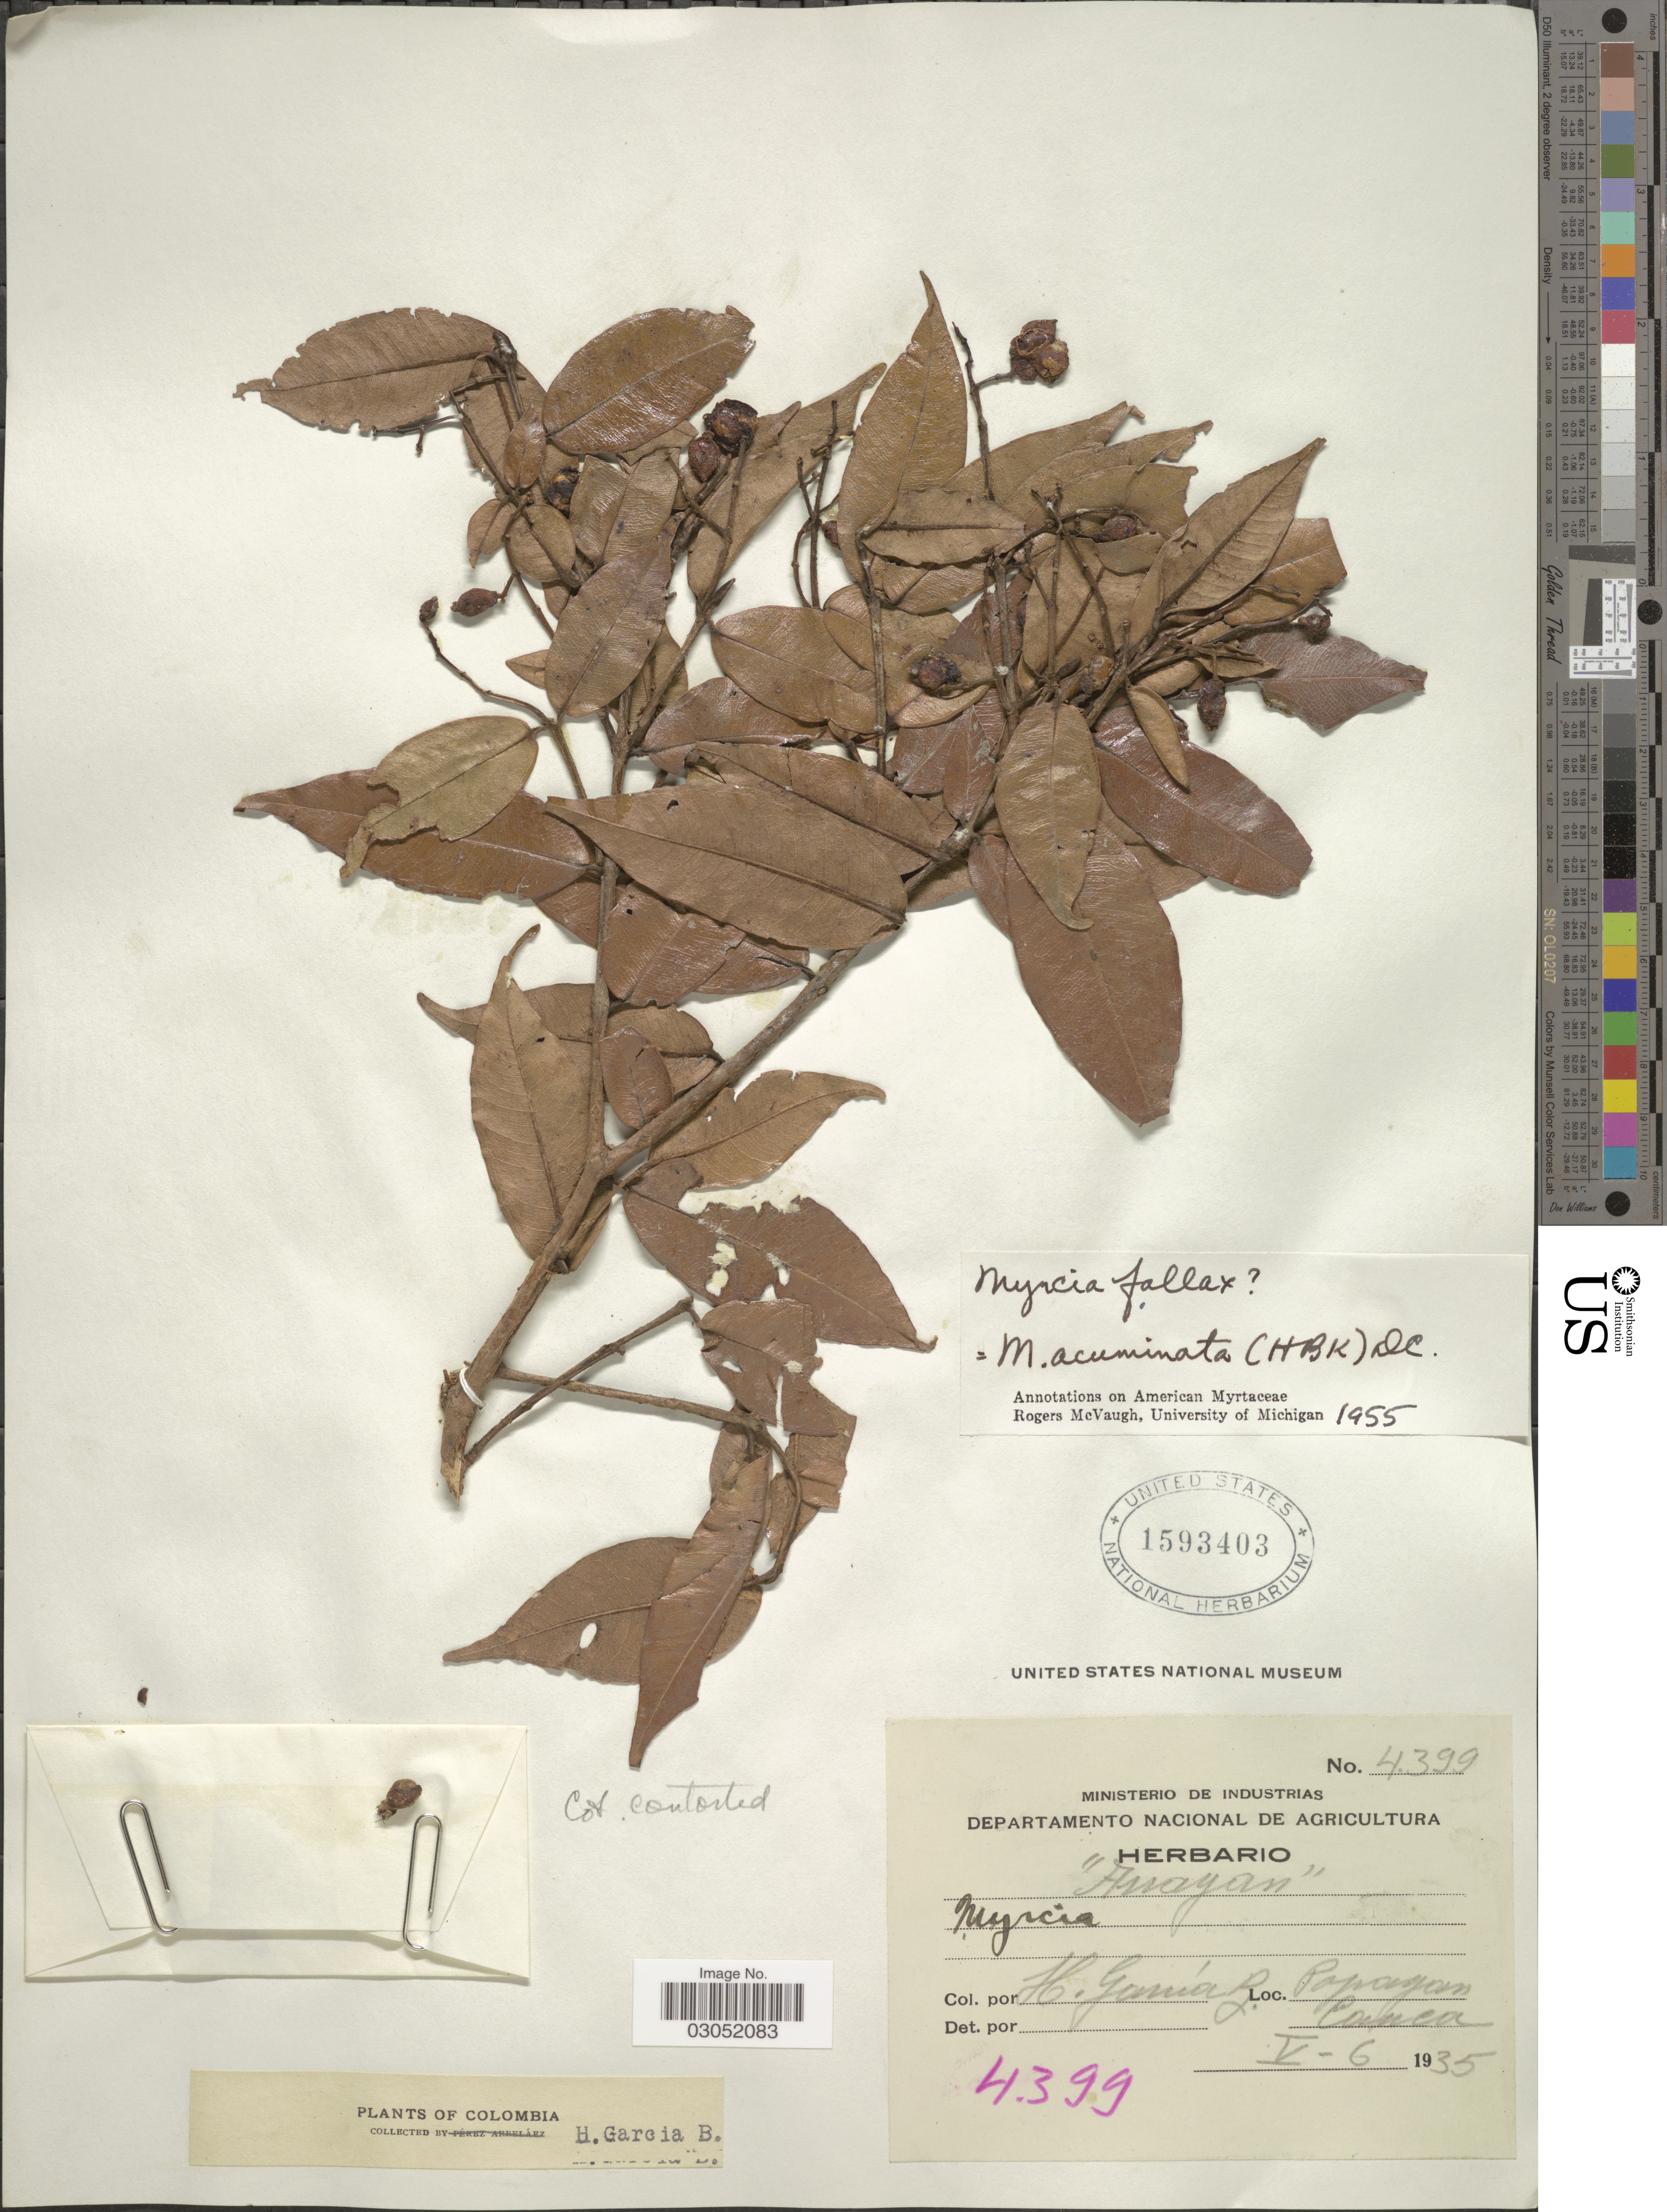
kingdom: Plantae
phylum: Tracheophyta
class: Magnoliopsida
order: Myrtales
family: Myrtaceae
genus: Myrcia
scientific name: Myrcia acuminata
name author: (Kunth) DC.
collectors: H. García B.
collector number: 4399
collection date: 1935-05-06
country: Colombia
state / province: Cauca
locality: Popayan.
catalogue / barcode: US 1593403